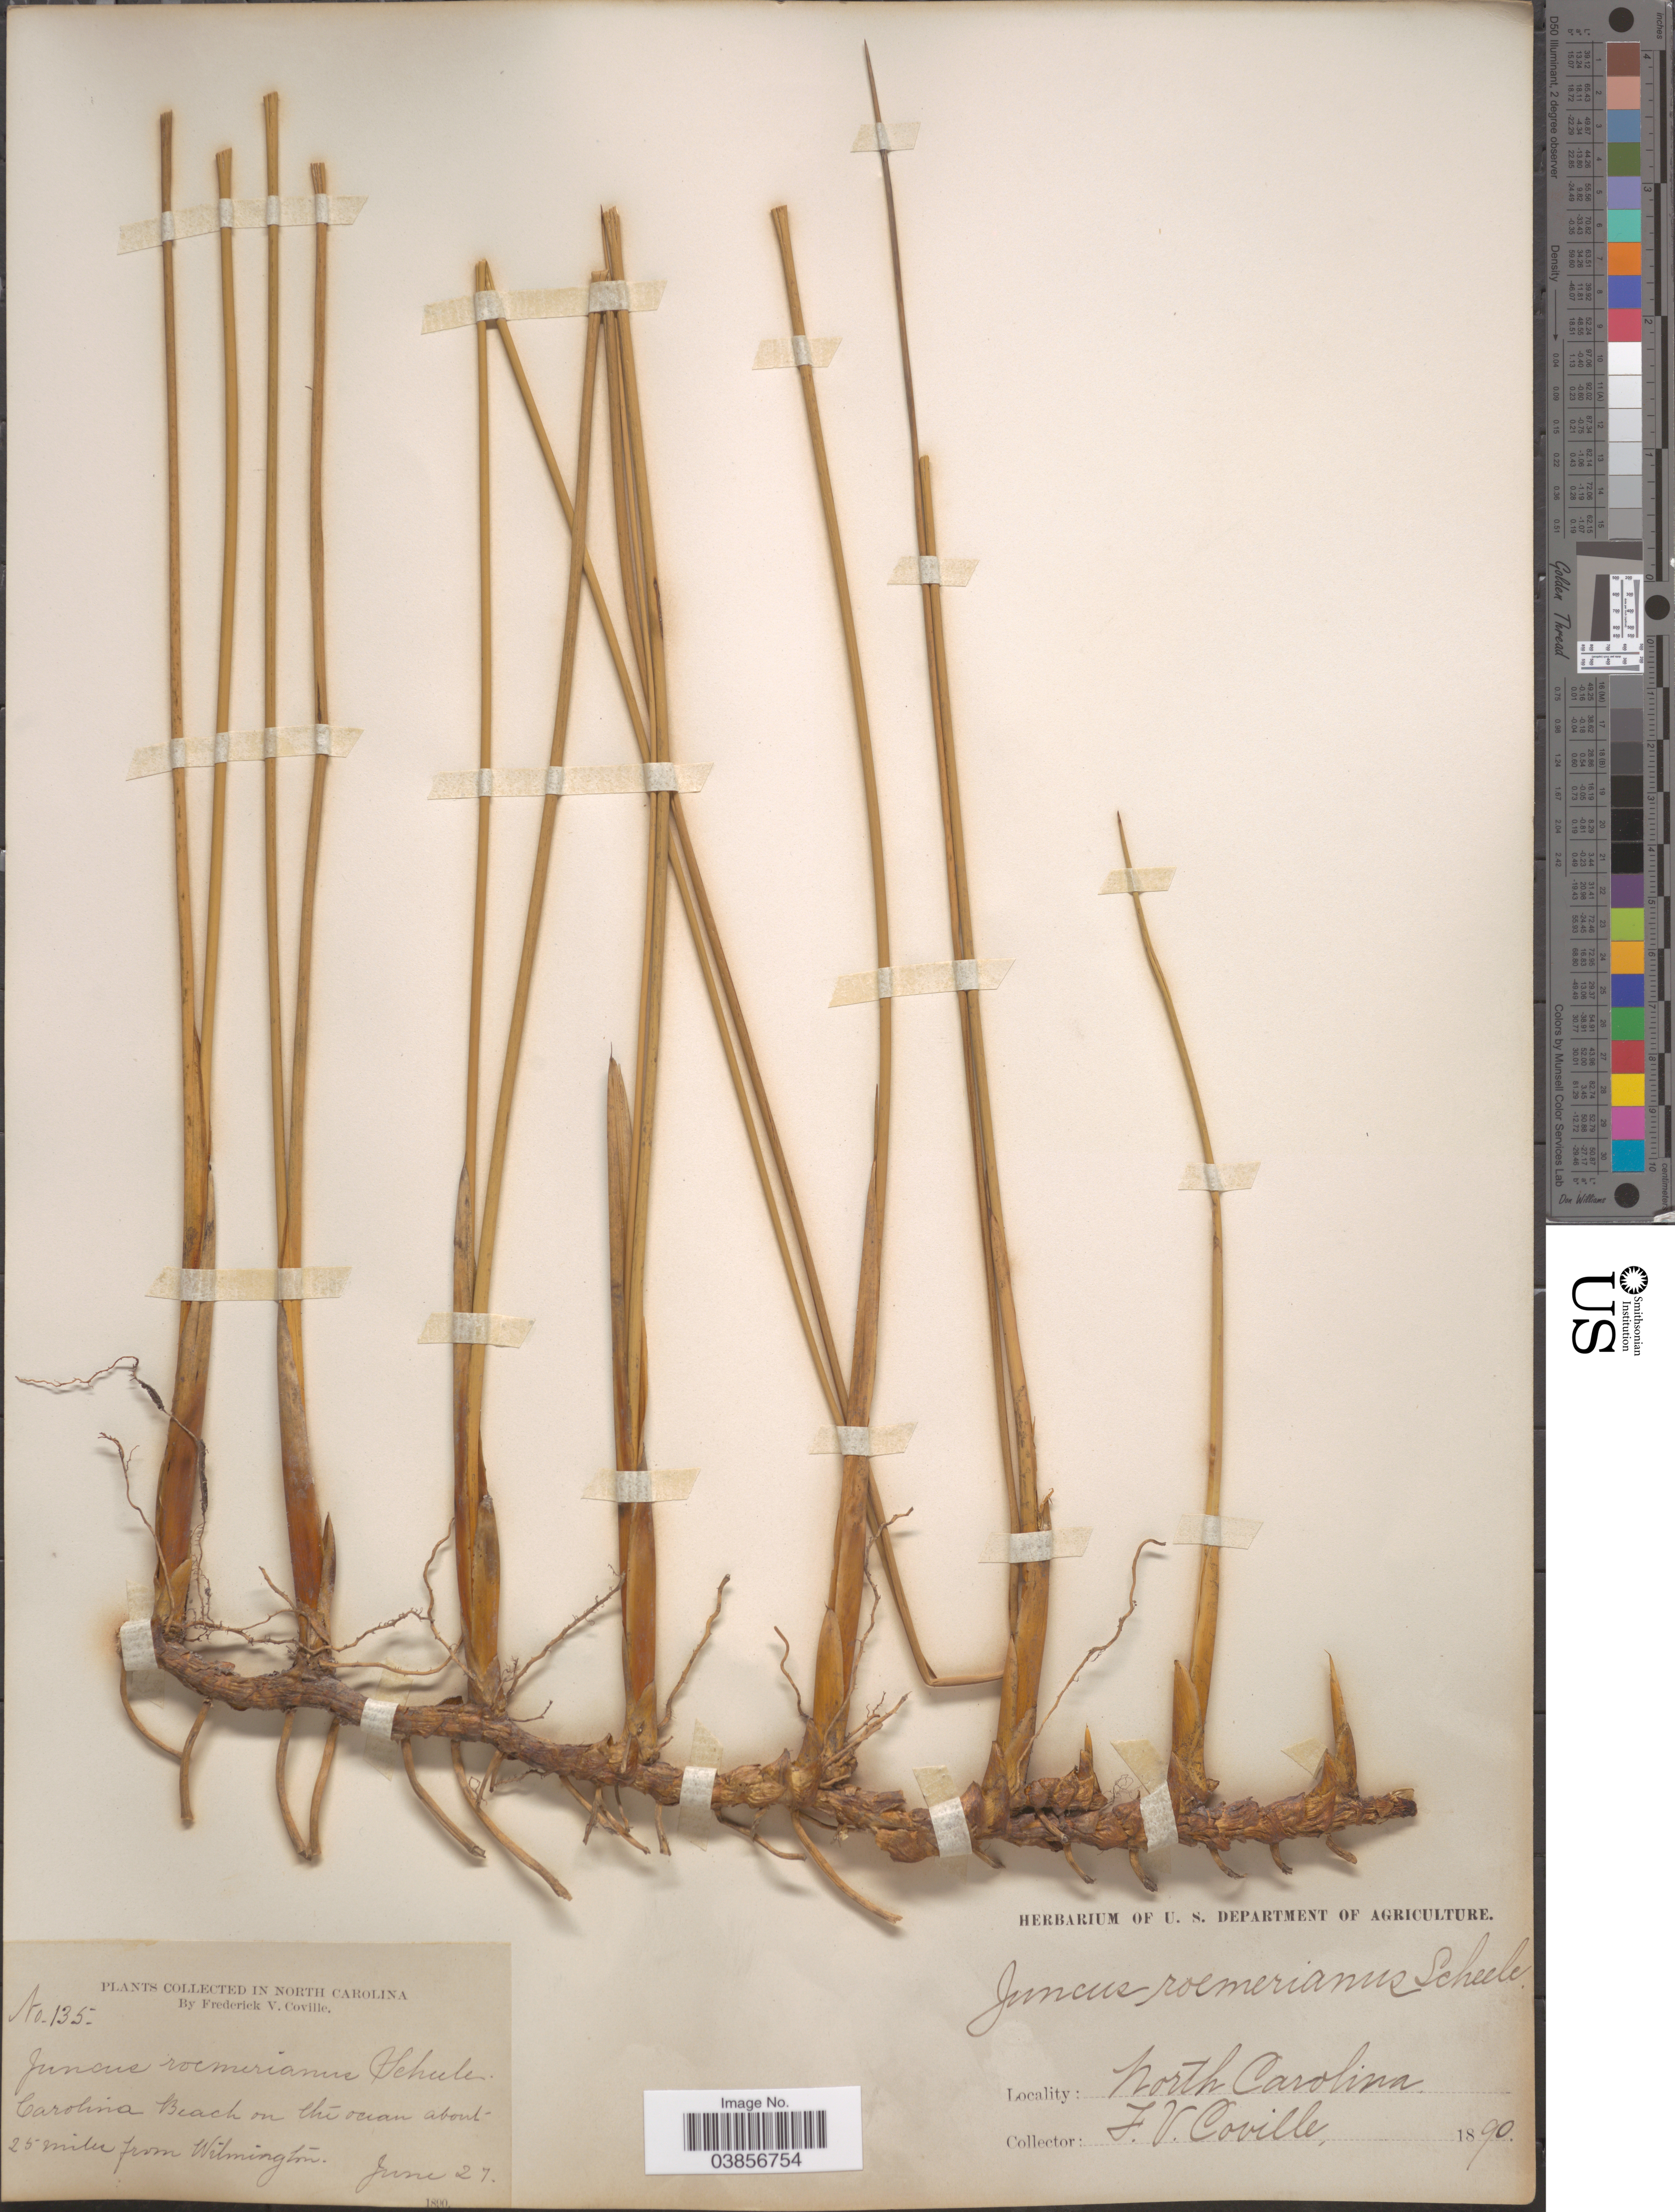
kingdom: Plantae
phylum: Tracheophyta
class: Liliopsida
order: Poales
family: Juncaceae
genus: Juncus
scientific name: Juncus roemerianus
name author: Scheele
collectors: F. V. Coville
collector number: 135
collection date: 1890-06-27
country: United States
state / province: North Carolina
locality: Carolina Beach on the ocean about 25 miles from Wilmington.